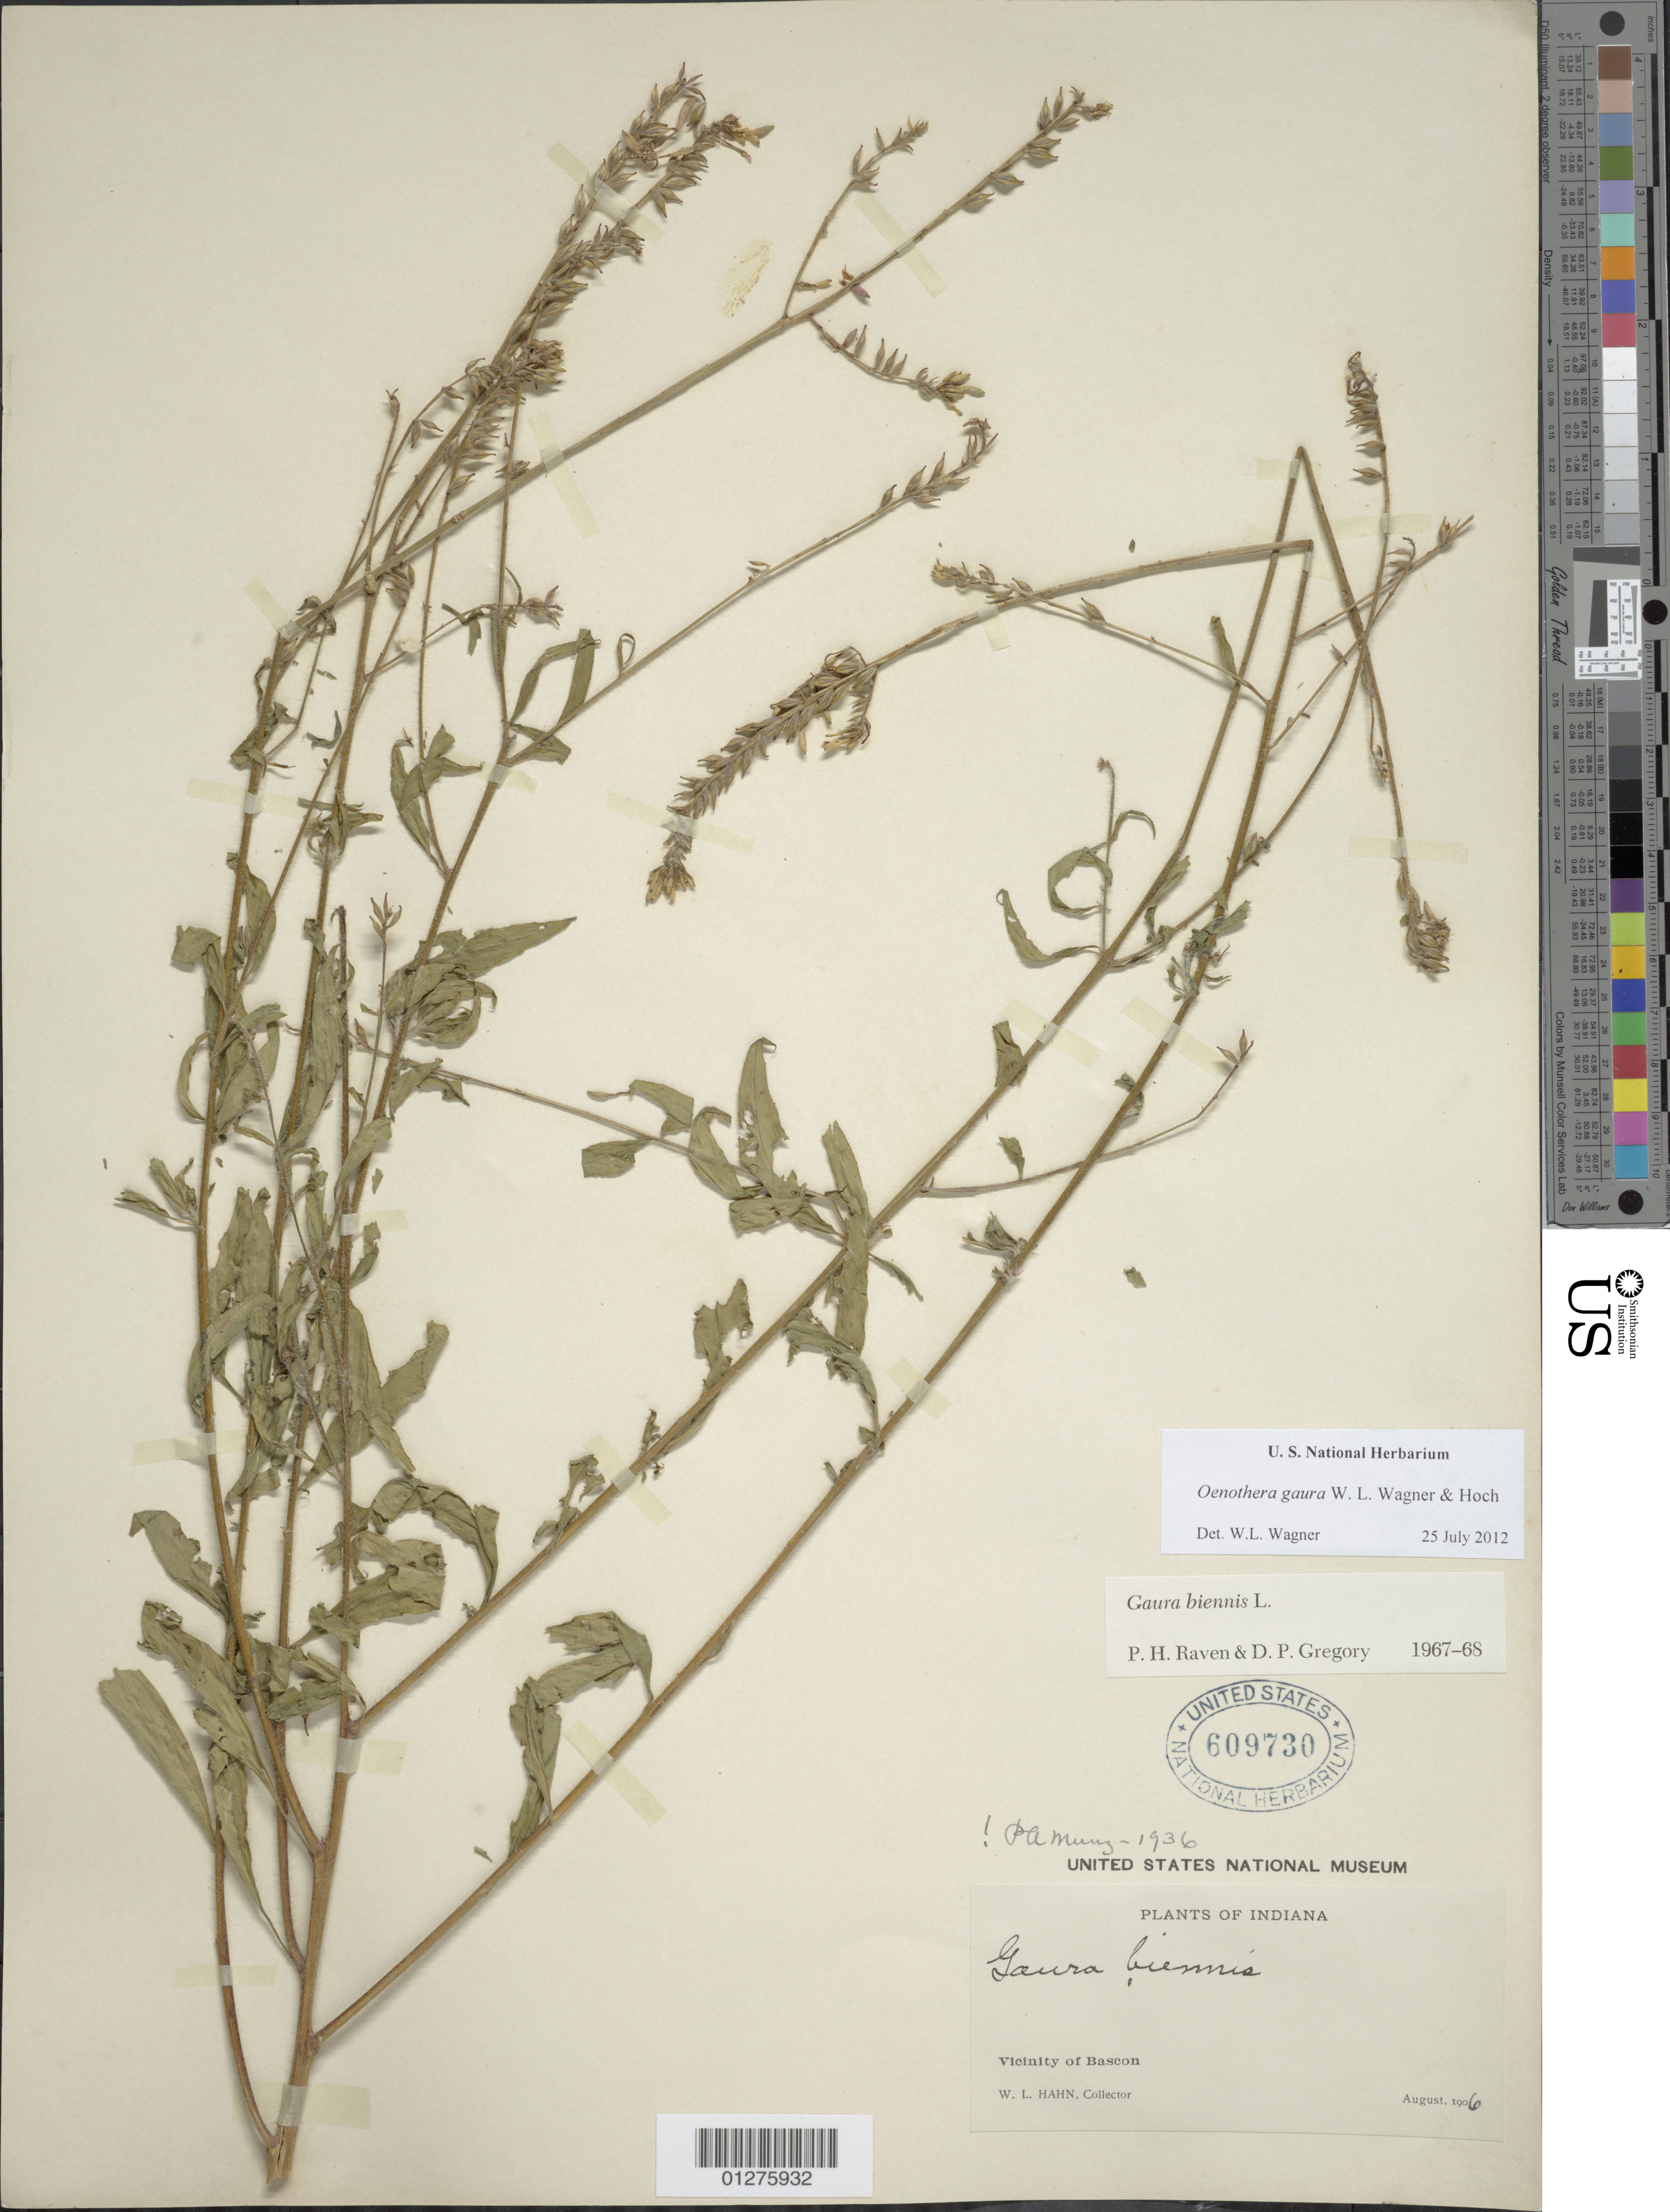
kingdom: Plantae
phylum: Tracheophyta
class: Magnoliopsida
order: Myrtales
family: Onagraceae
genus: Oenothera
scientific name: Oenothera gaura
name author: W.L. Wagner & Hoch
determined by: Wagner, W. L., (BOT), Smithsonian Institution - National Museum of Natural History (UNITED STATES)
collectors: W. L. Hahn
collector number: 42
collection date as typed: Aug 1906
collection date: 1906-08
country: United States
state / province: Indiana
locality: Vicinity of Bascon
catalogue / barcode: US 609730